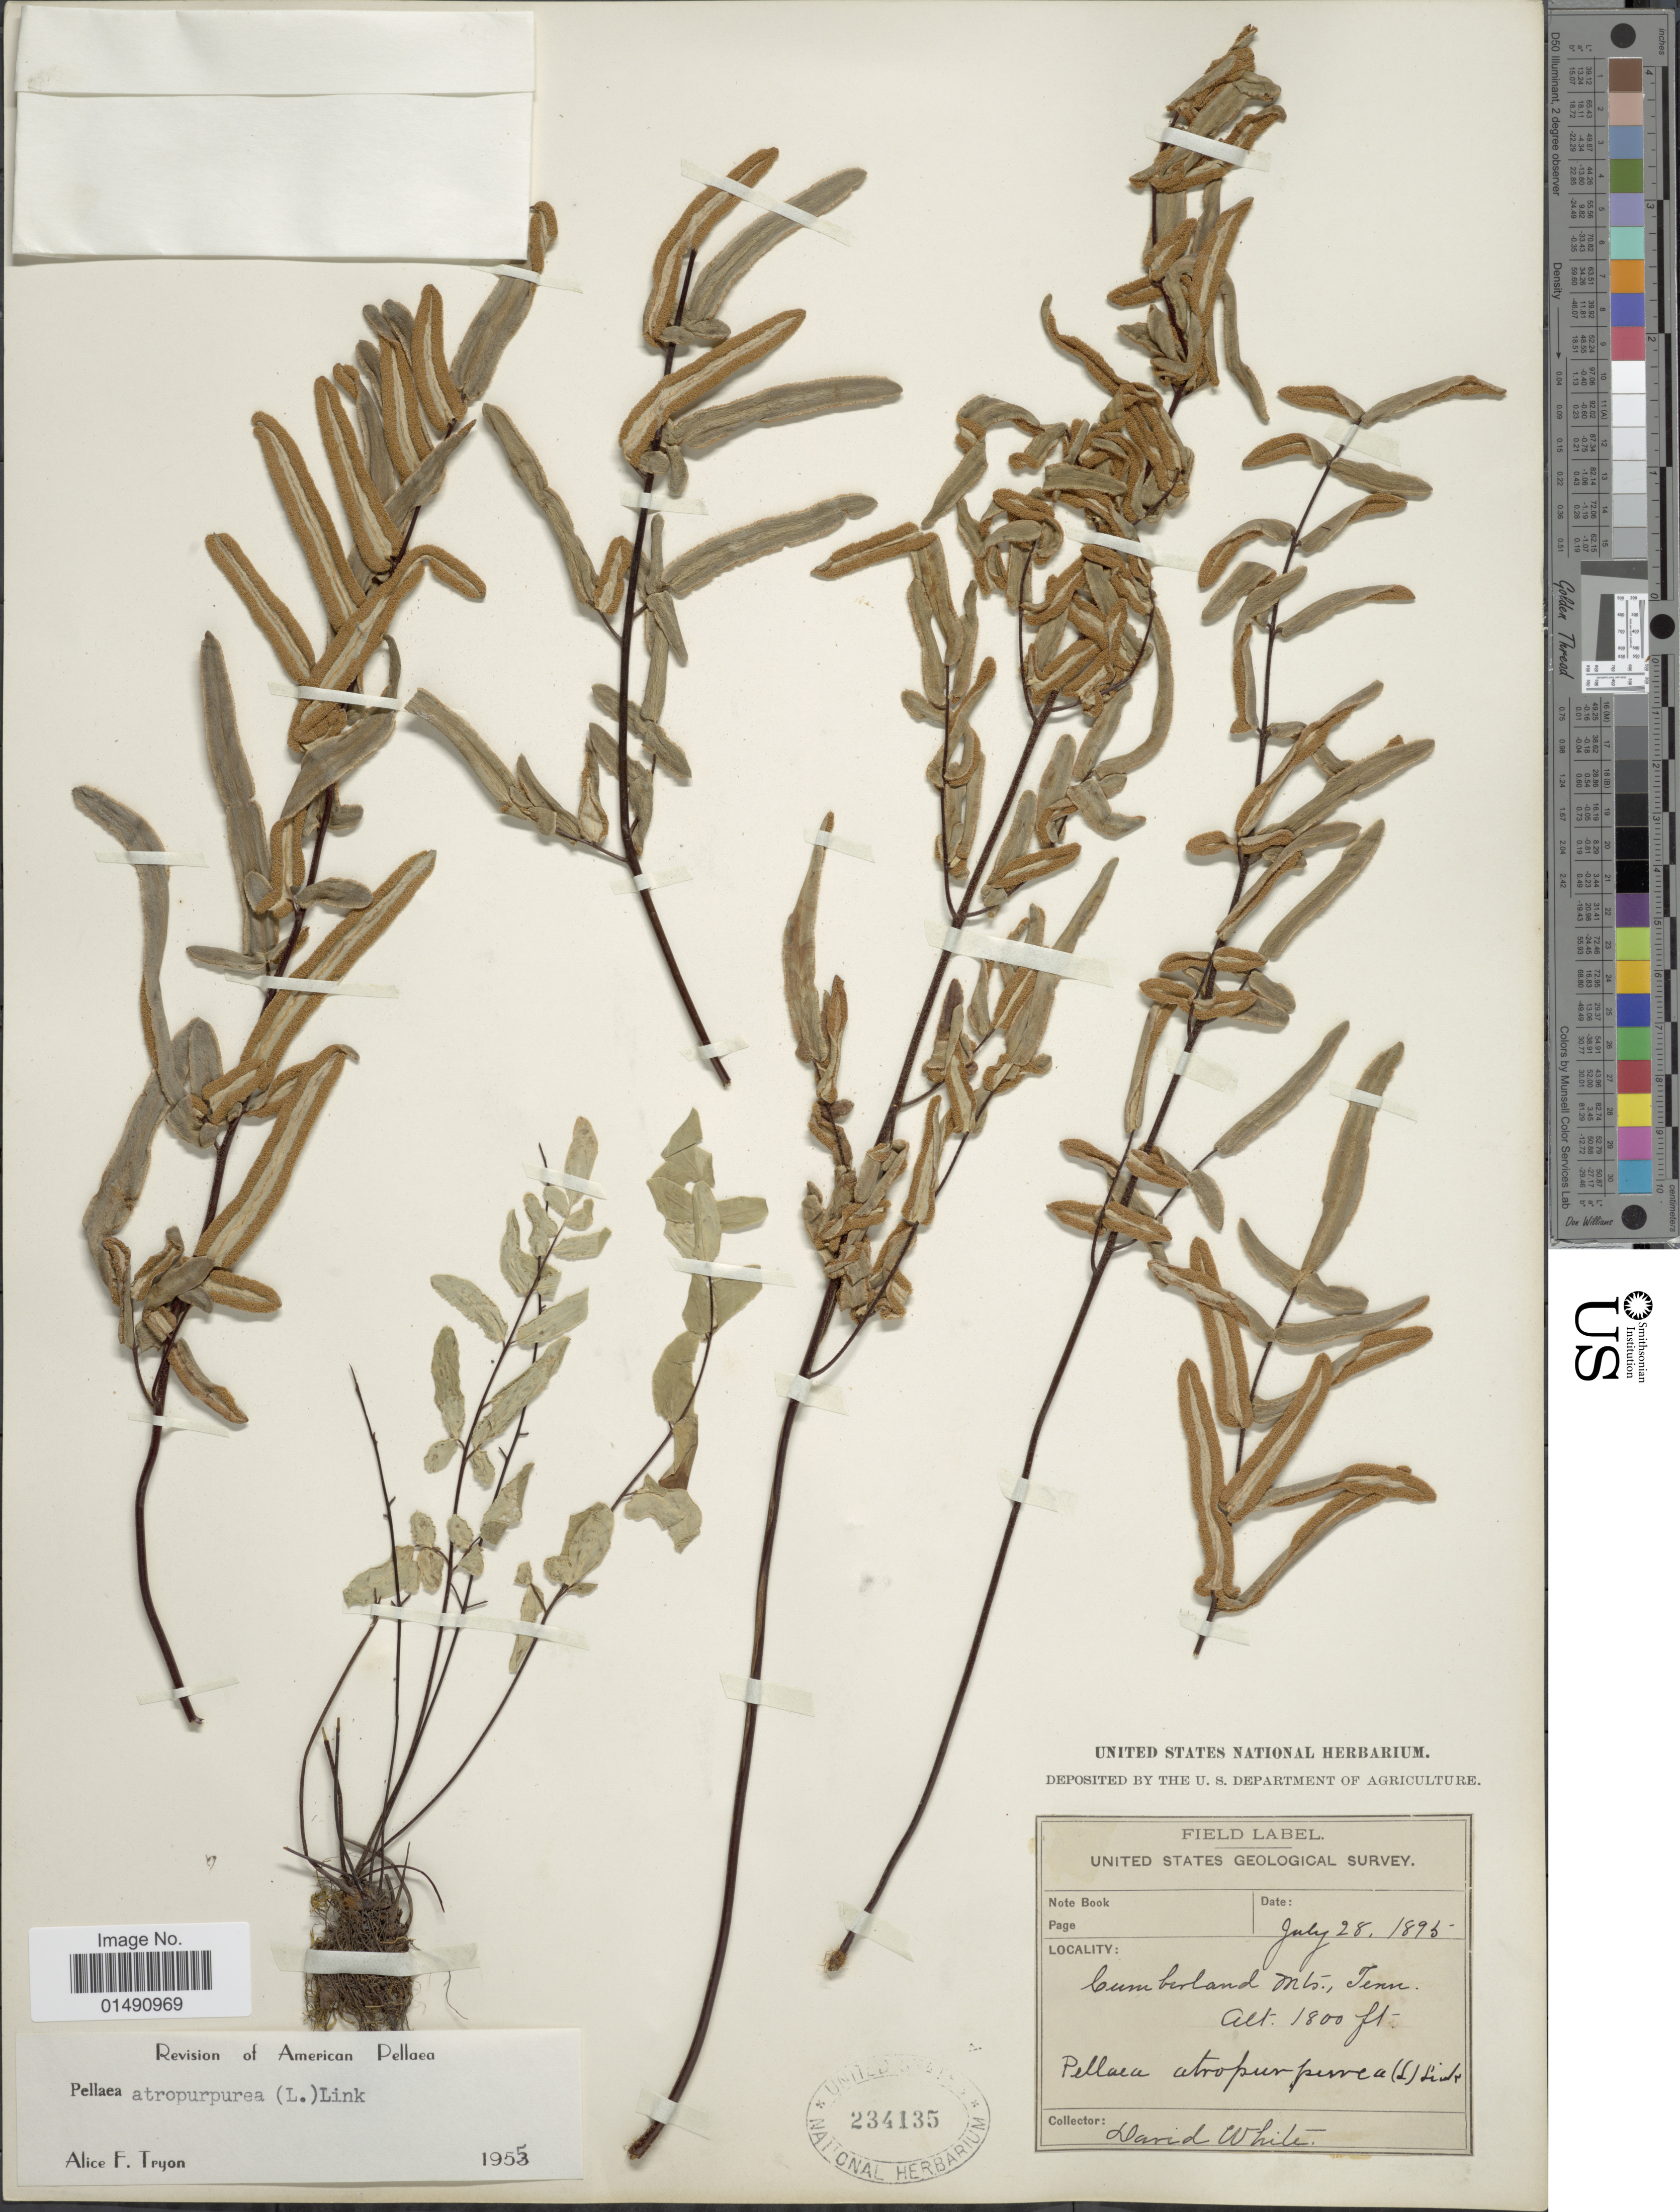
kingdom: Plantae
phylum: Tracheophyta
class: Polypodiopsida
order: Polypodiales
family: Pteridaceae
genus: Pellaea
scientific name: Pellaea atropurpurea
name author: (L.) Link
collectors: D. White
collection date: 1896-07-28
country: United States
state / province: Tennessee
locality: Cumberland Mts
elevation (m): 549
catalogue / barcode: US 234135